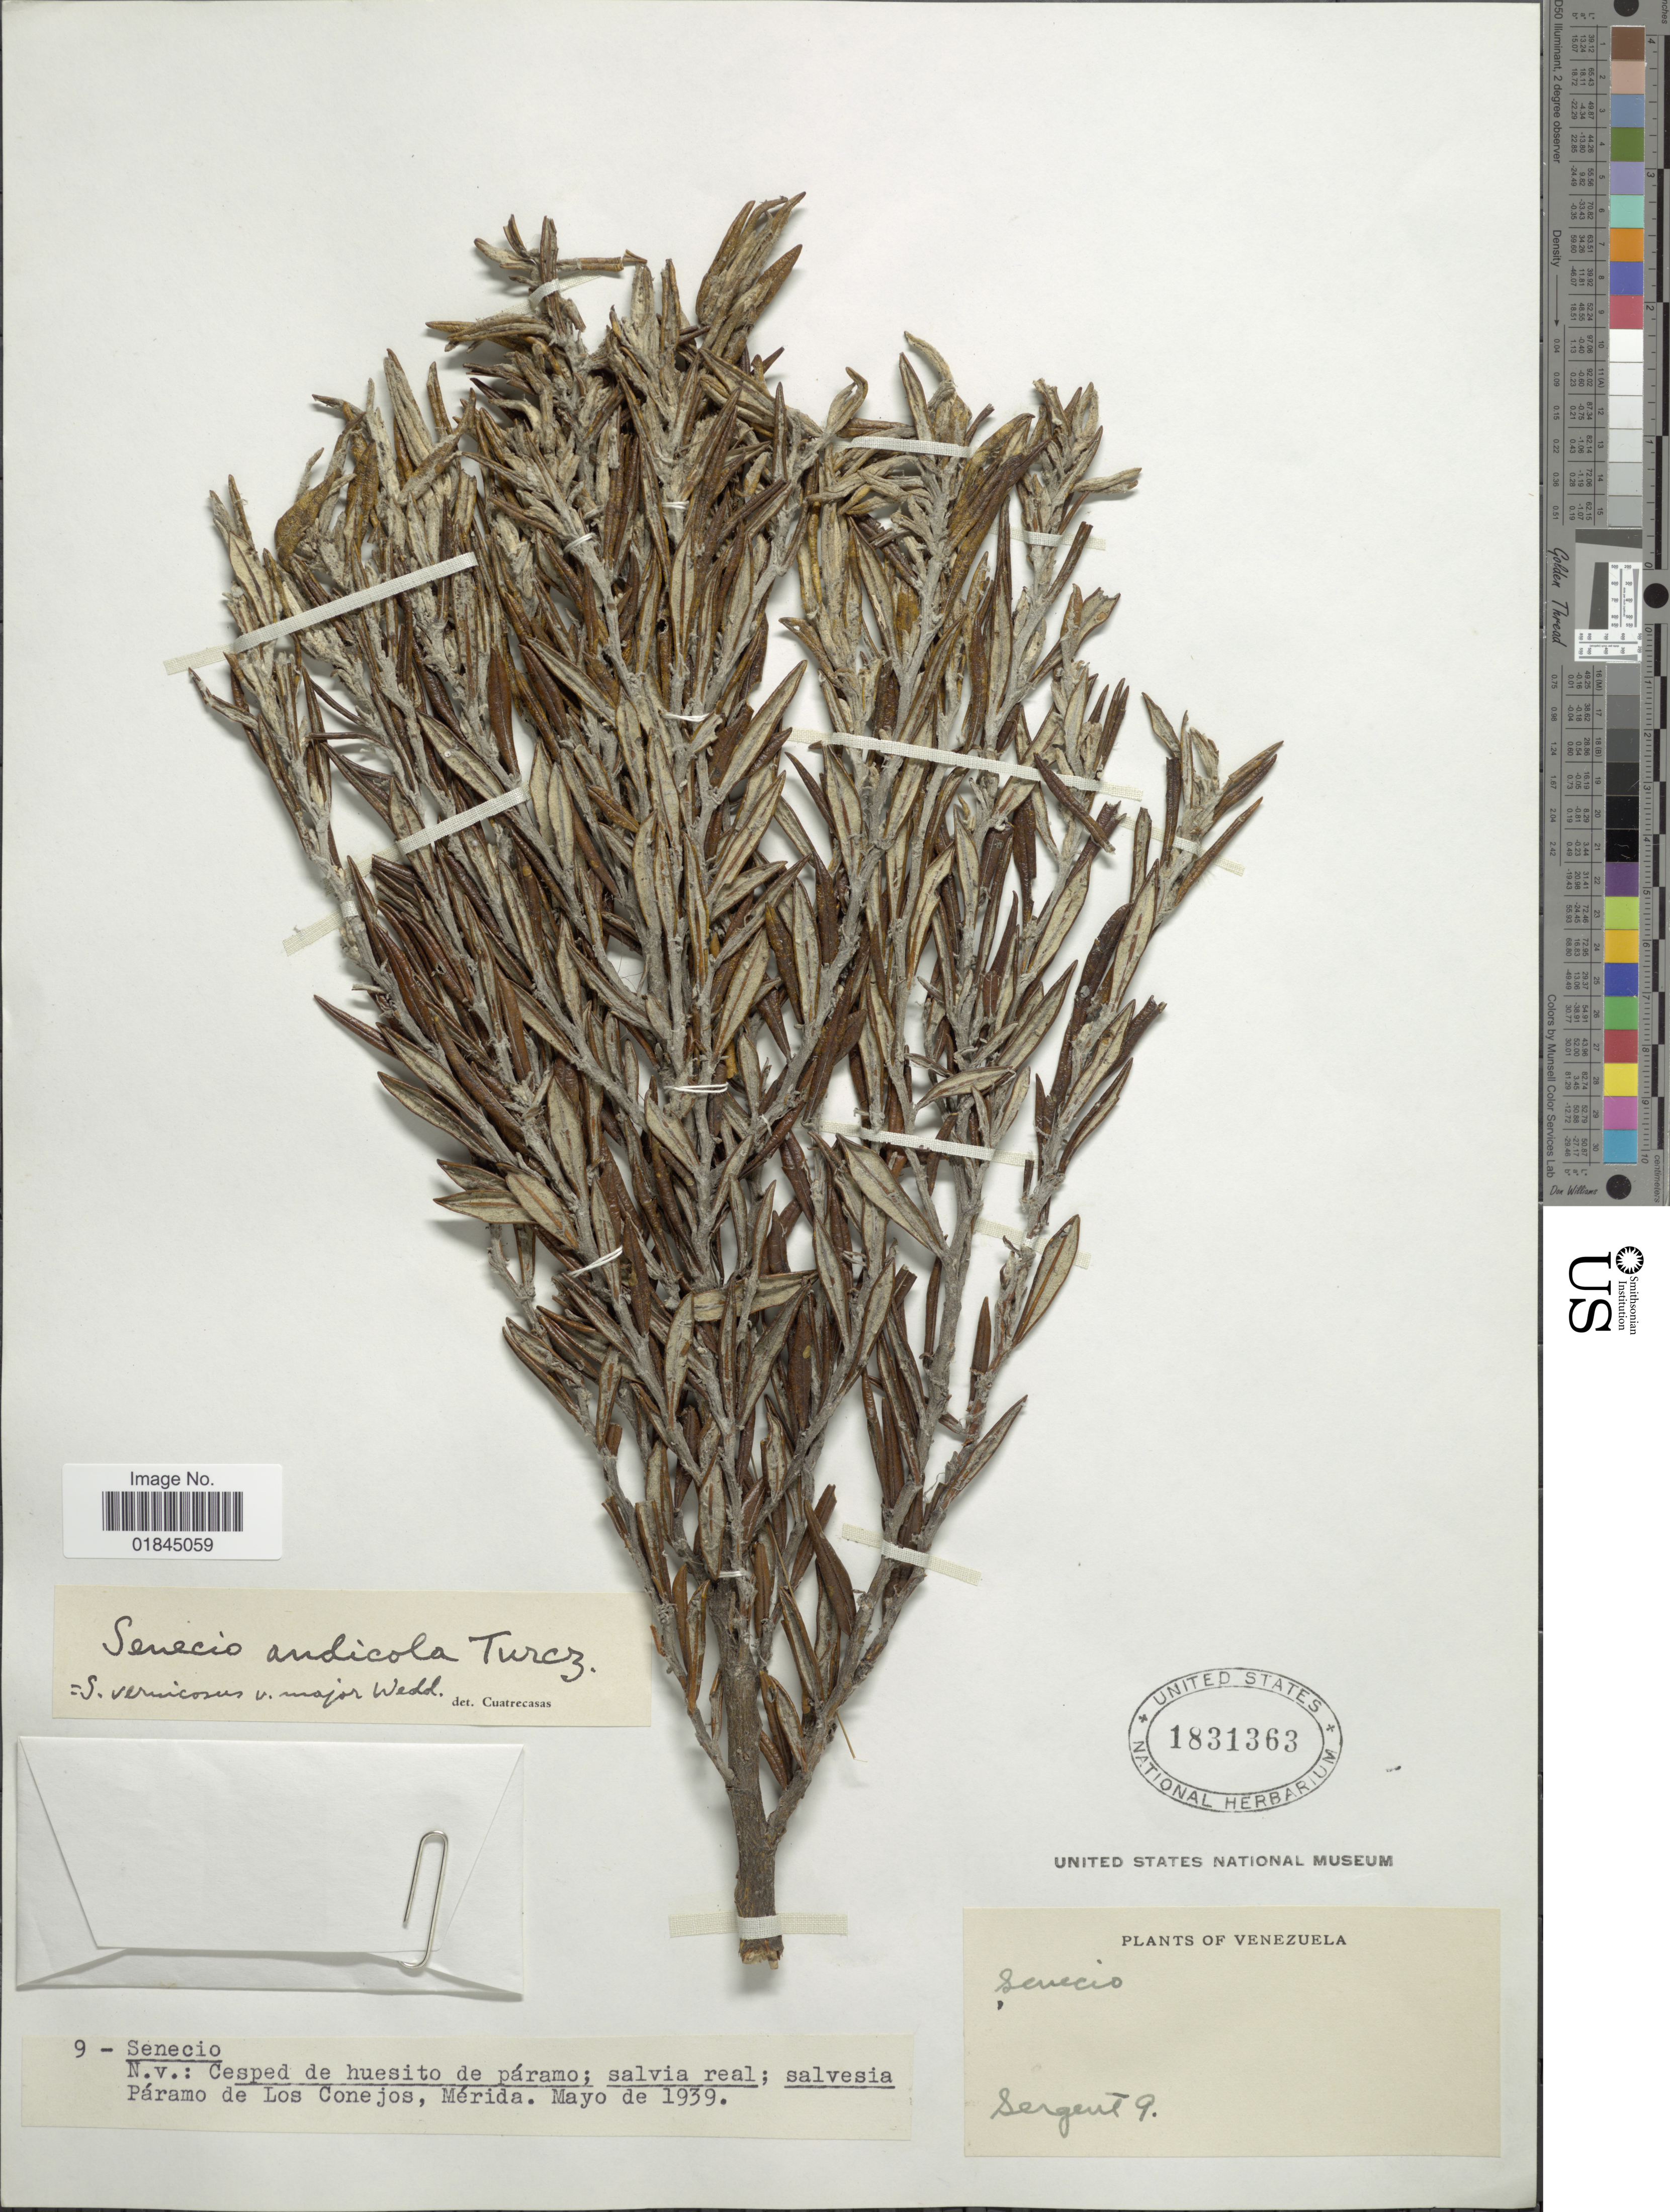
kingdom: Plantae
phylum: Tracheophyta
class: Magnoliopsida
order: Asterales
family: Asteraceae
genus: Pentacalia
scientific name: Pentacalia andicola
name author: (Turcz.) Cuatrec.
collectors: Sergent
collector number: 9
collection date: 1939-05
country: Venezuela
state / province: Mérida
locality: Paramo de Los Conejos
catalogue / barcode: US 1831363